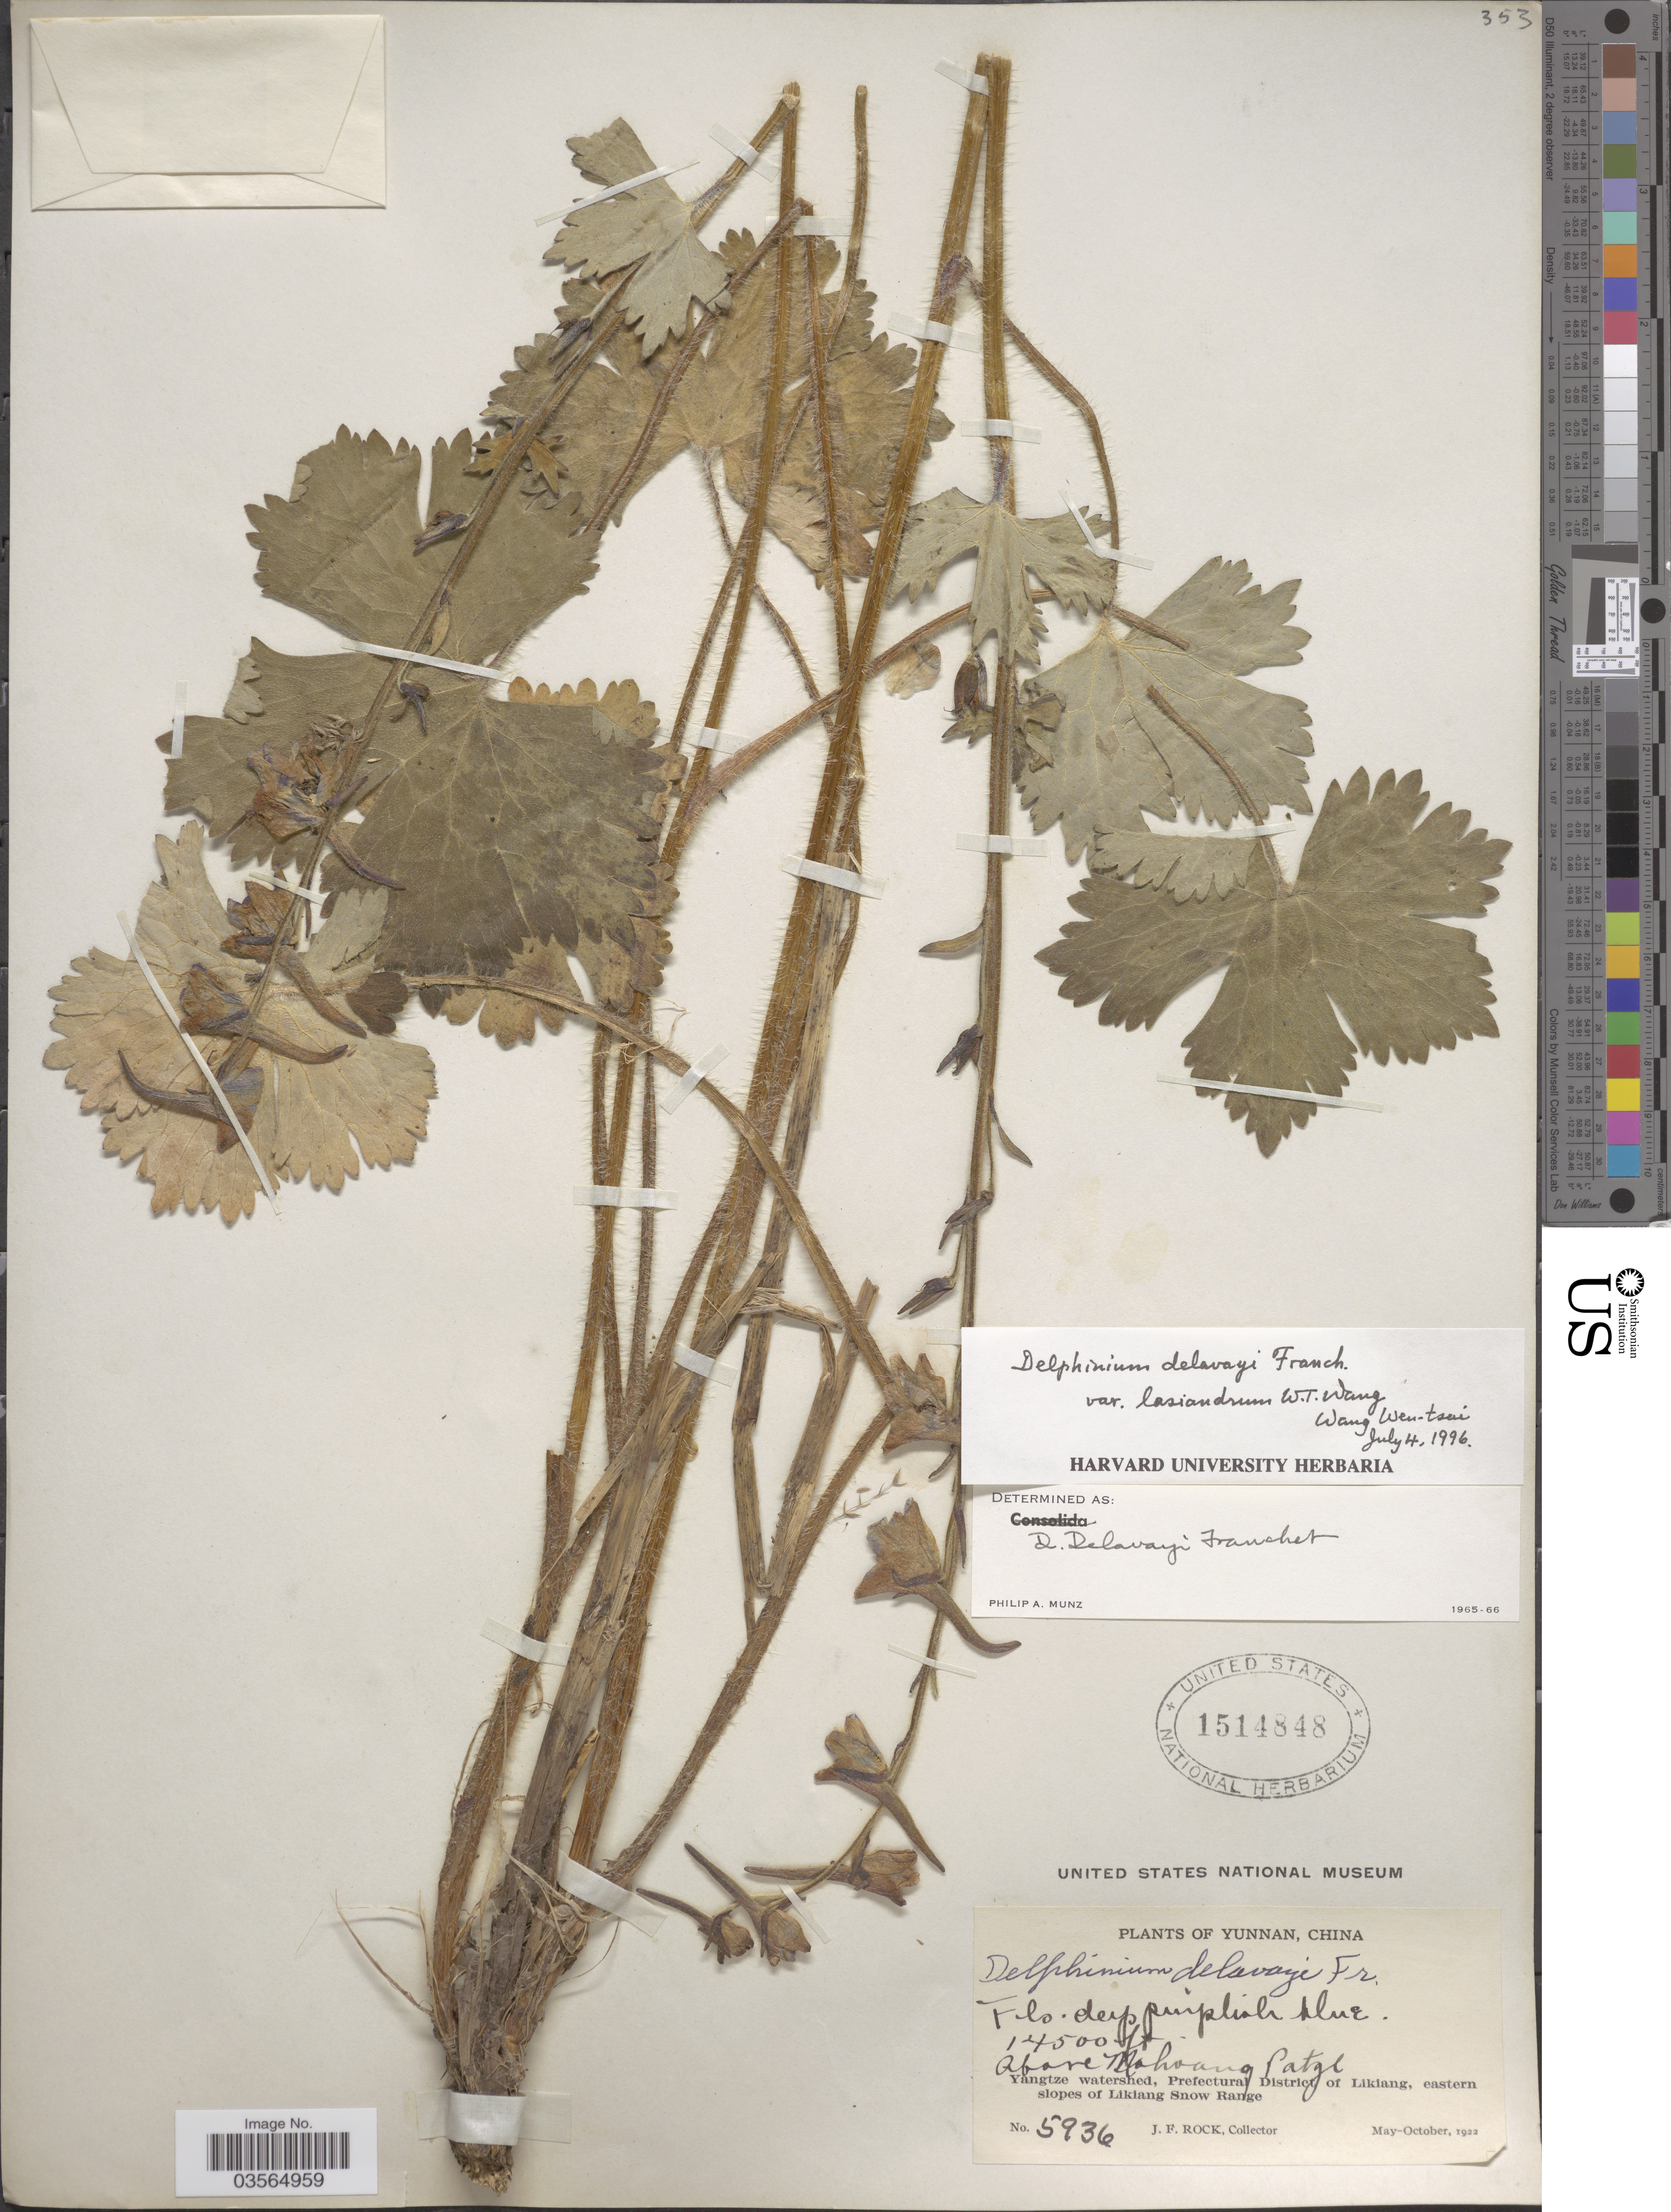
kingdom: Plantae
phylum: Tracheophyta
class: Magnoliopsida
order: Ranunculales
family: Ranunculaceae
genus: Delphinium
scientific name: Delphinium delavayi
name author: Franch.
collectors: J. Rock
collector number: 5936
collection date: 1922-05/1922-10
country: China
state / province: Yunnan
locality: Above Mahoang Patze. Yangtze watershed, Prefectural District of Likiang, eastern slopes of Likiang Snow Range.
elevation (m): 4420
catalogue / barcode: US 1514848